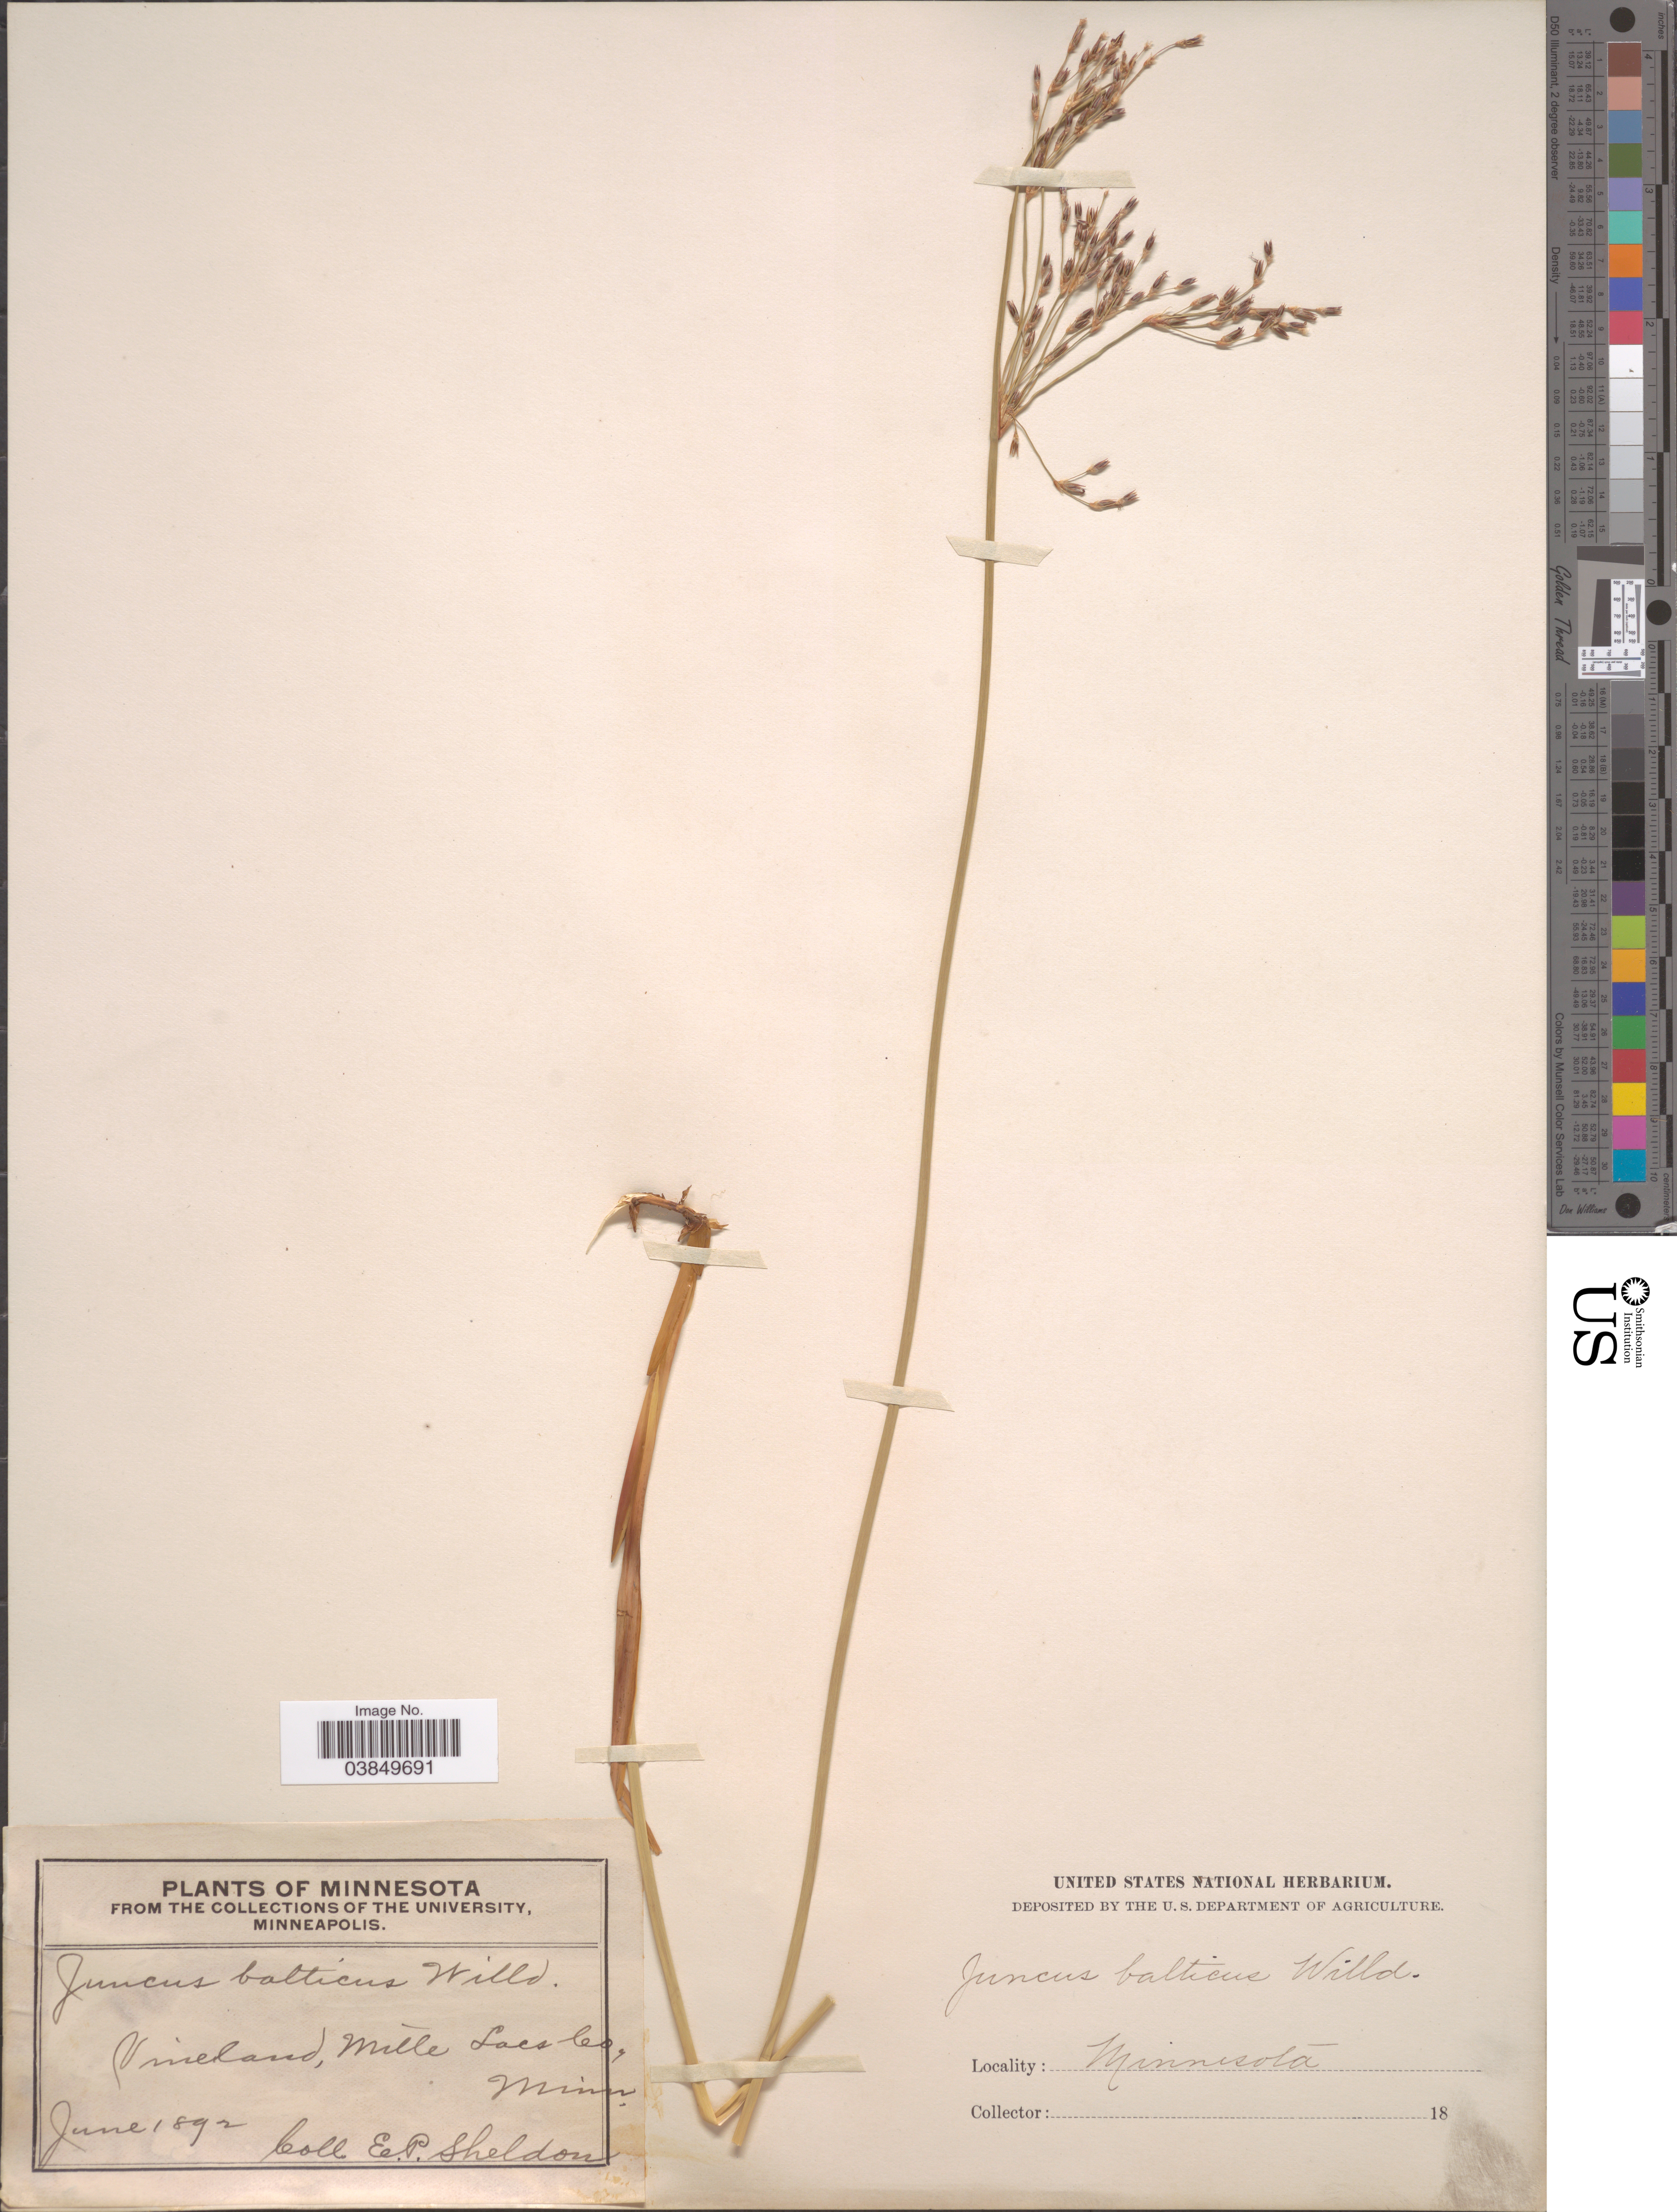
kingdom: Plantae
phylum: Tracheophyta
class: Liliopsida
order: Poales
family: Juncaceae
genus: Juncus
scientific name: Juncus balticus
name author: Willd.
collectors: E. P. Sheldon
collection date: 1892-06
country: United States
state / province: Minnesota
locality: Vineland, Mille Lacs Co.